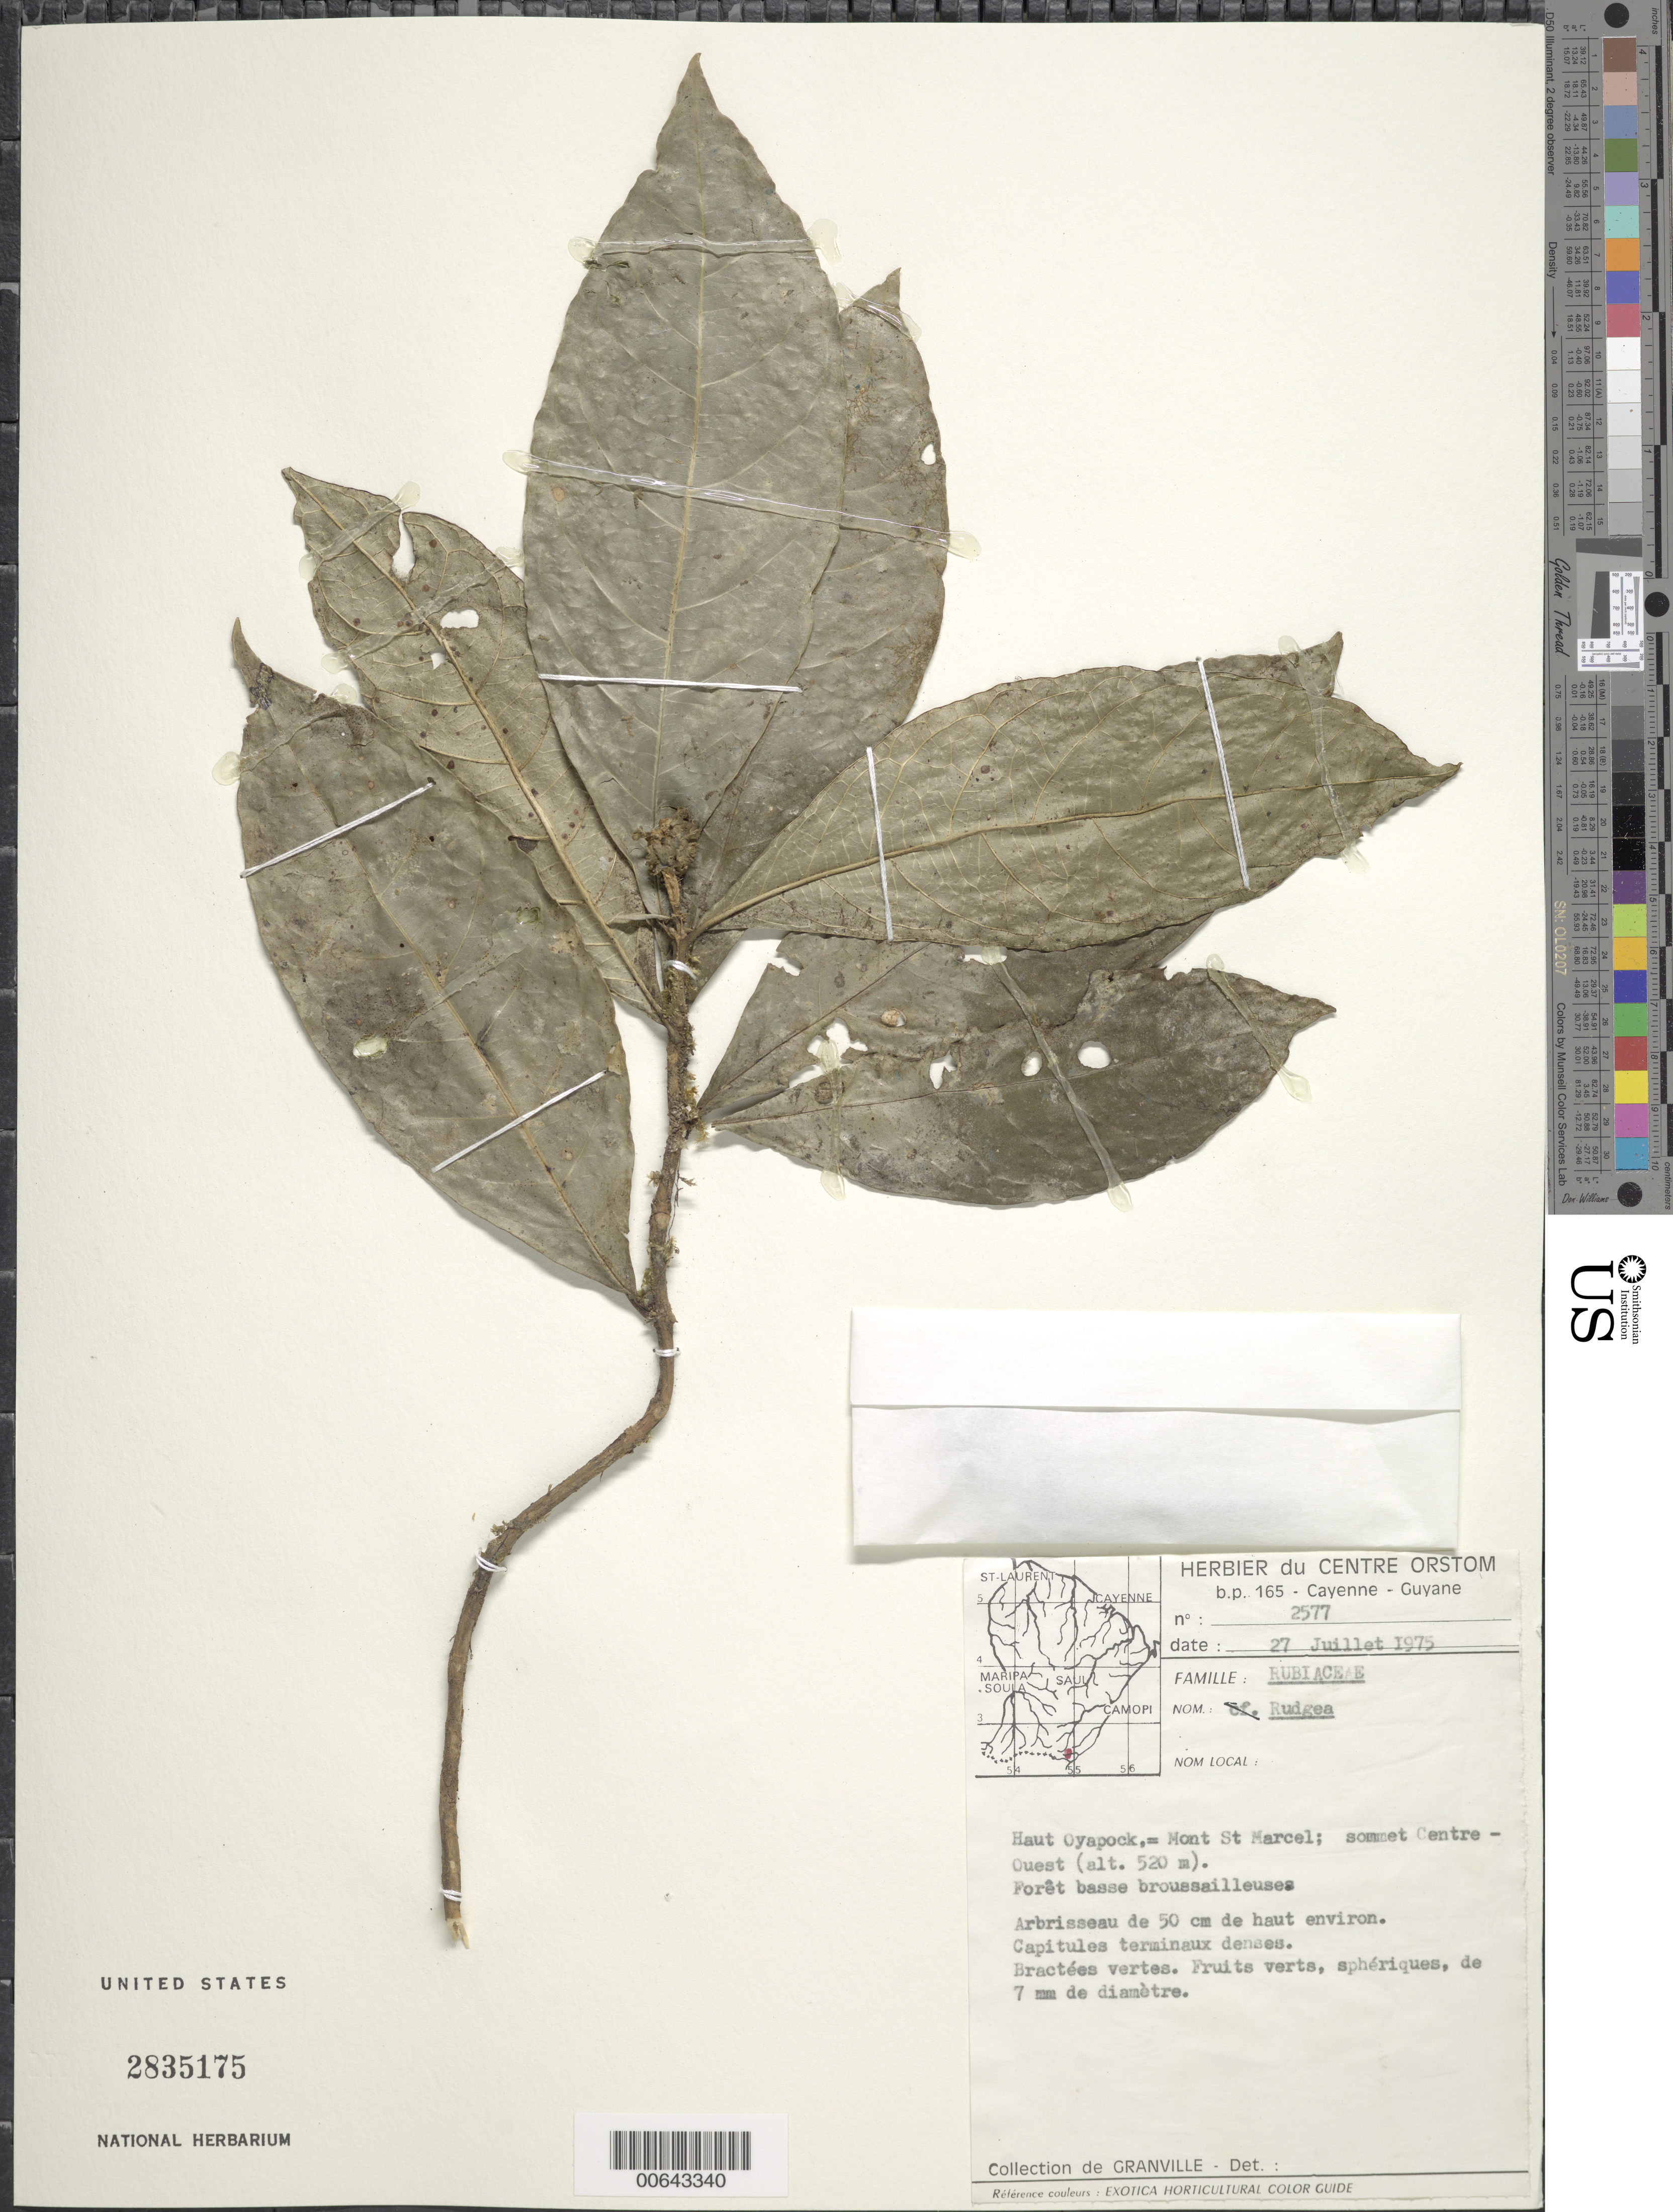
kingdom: Plantae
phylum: Tracheophyta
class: Magnoliopsida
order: Gentianales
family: Rubiaceae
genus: Rudgea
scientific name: Rudgea sp.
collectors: J.-J. de Granville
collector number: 2577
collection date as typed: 27-Jul-75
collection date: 1975-07-27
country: French Guiana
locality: Haut Oyapock, Mt. St. Marcel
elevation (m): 520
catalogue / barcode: US 2835175